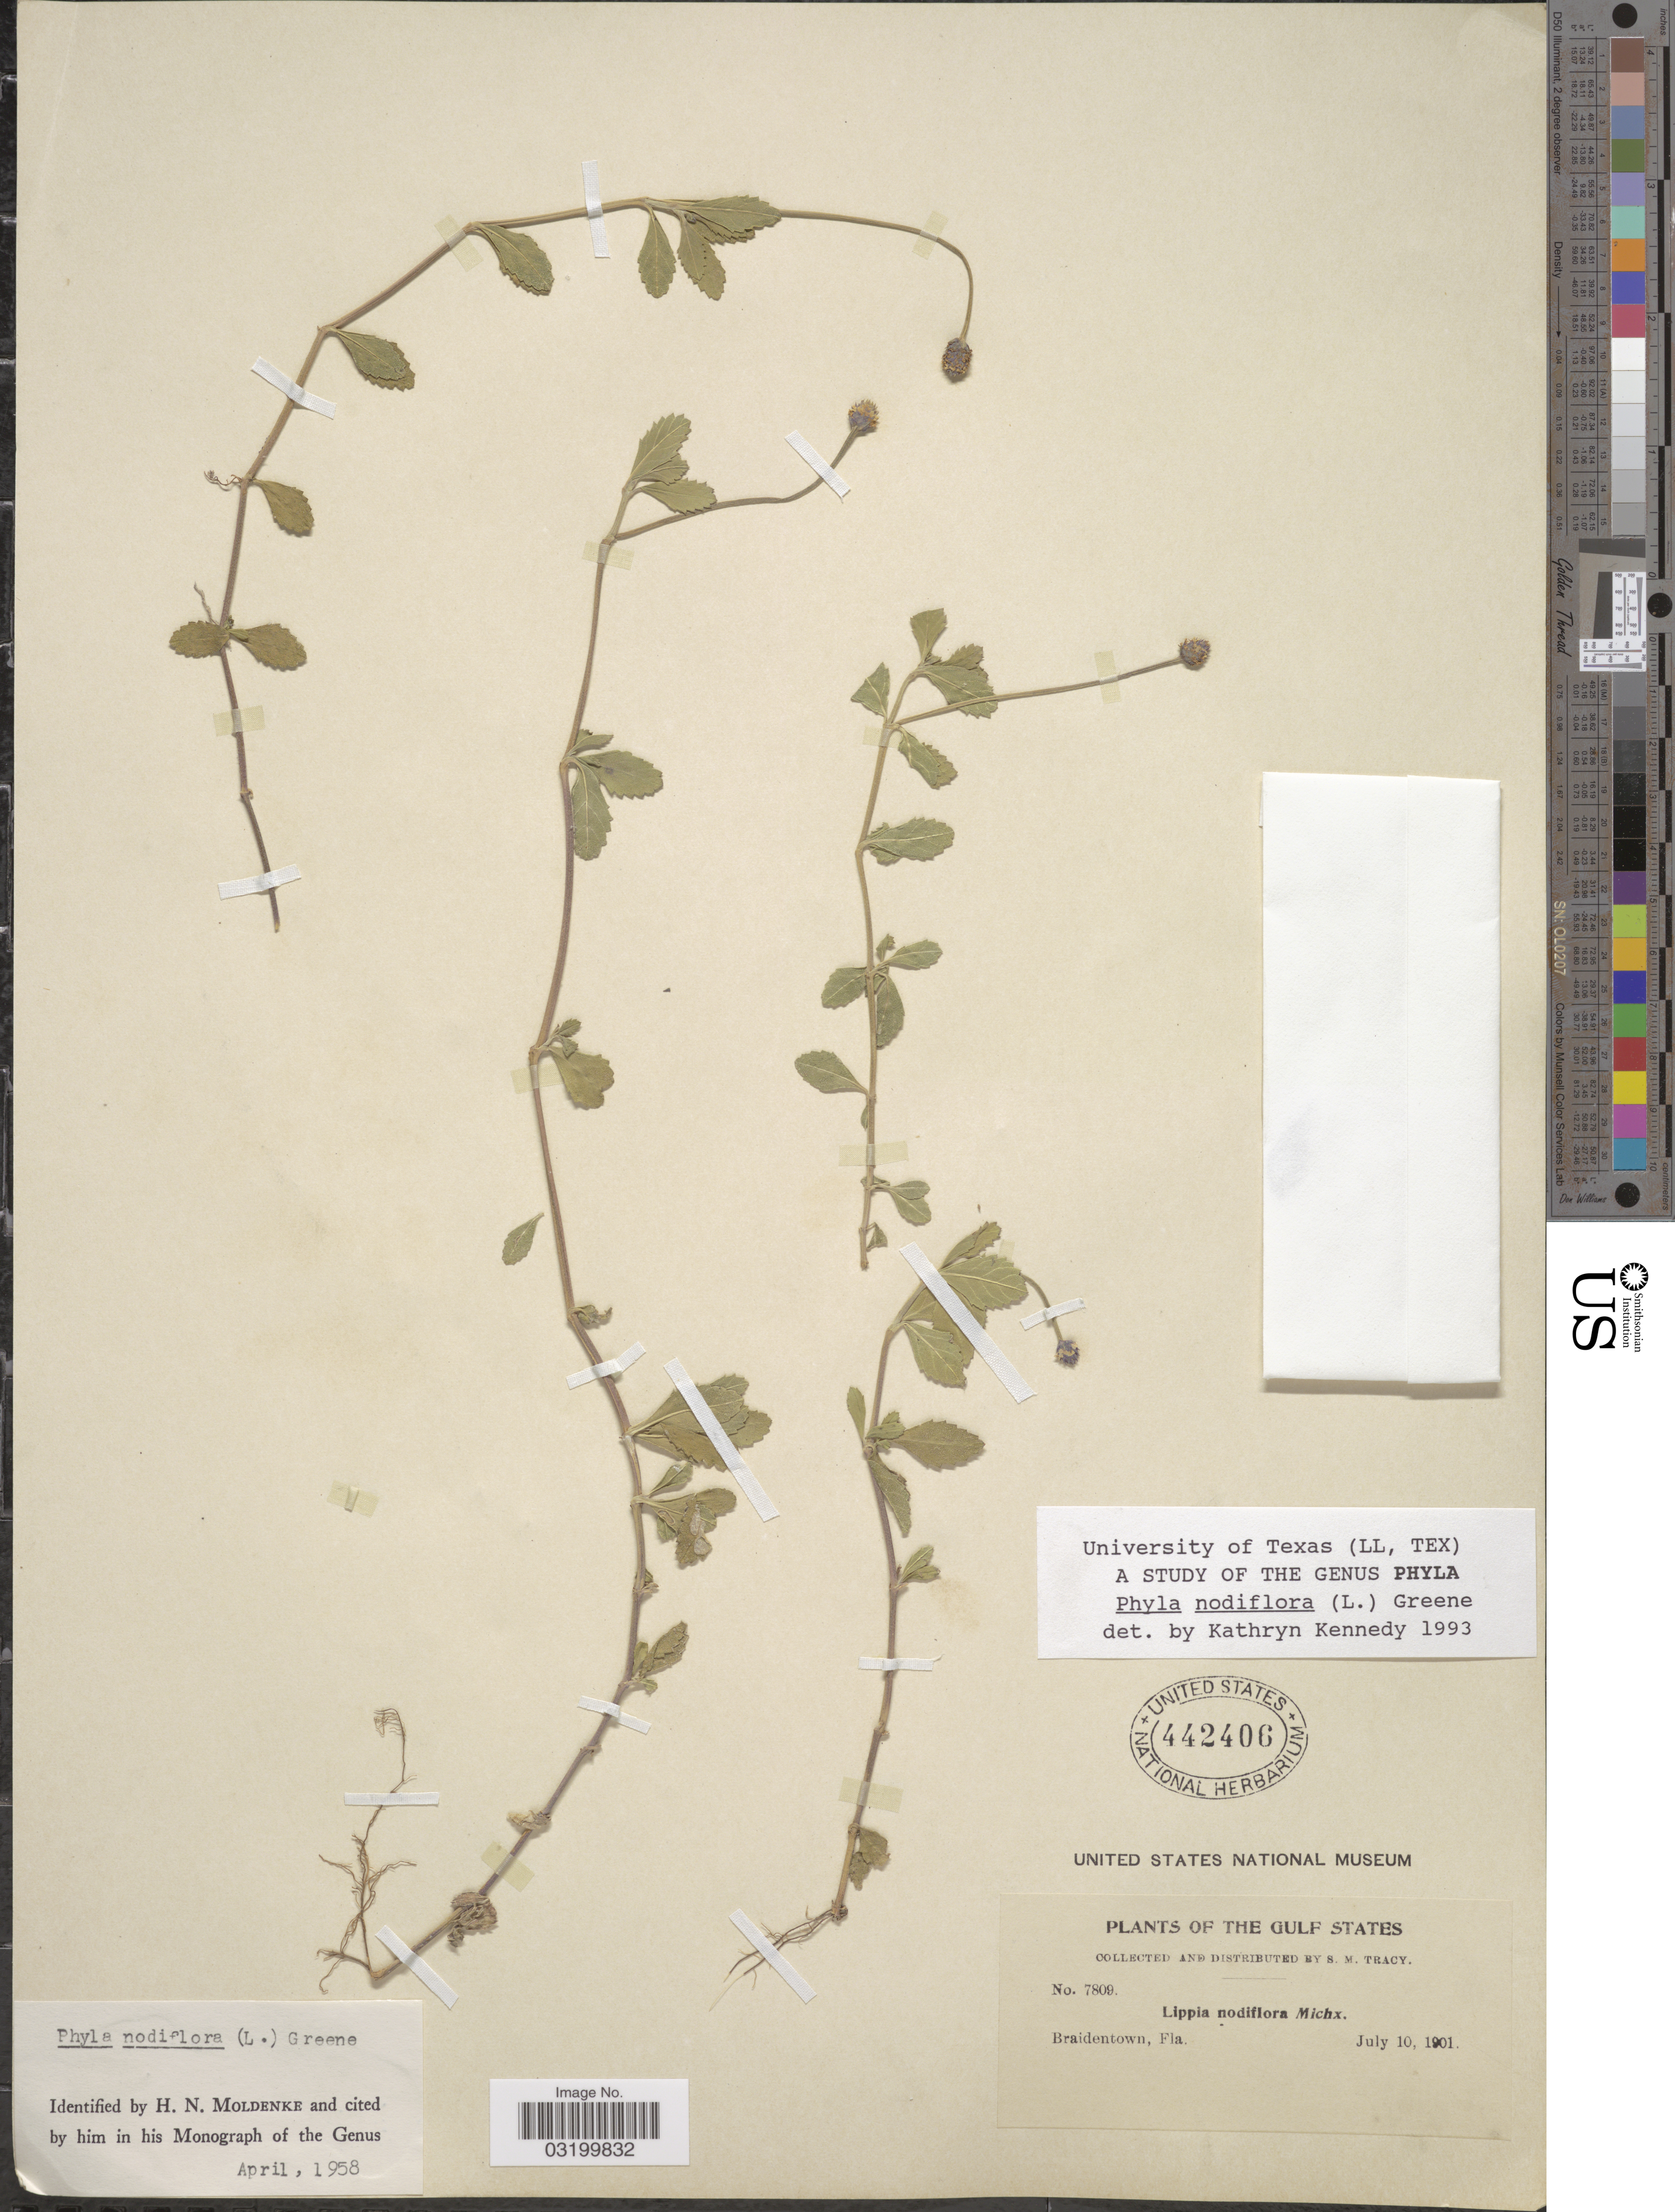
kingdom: Plantae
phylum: Tracheophyta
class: Magnoliopsida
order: Lamiales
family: Verbenaceae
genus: Phyla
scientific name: Phyla nodiflora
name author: (L.) Greene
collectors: S. M. Tracy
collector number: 7809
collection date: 1901-07-10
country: United States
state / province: Florida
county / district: Manatee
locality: The Gulf States. Braidentown (present day: Bradenton)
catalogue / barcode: US 442406